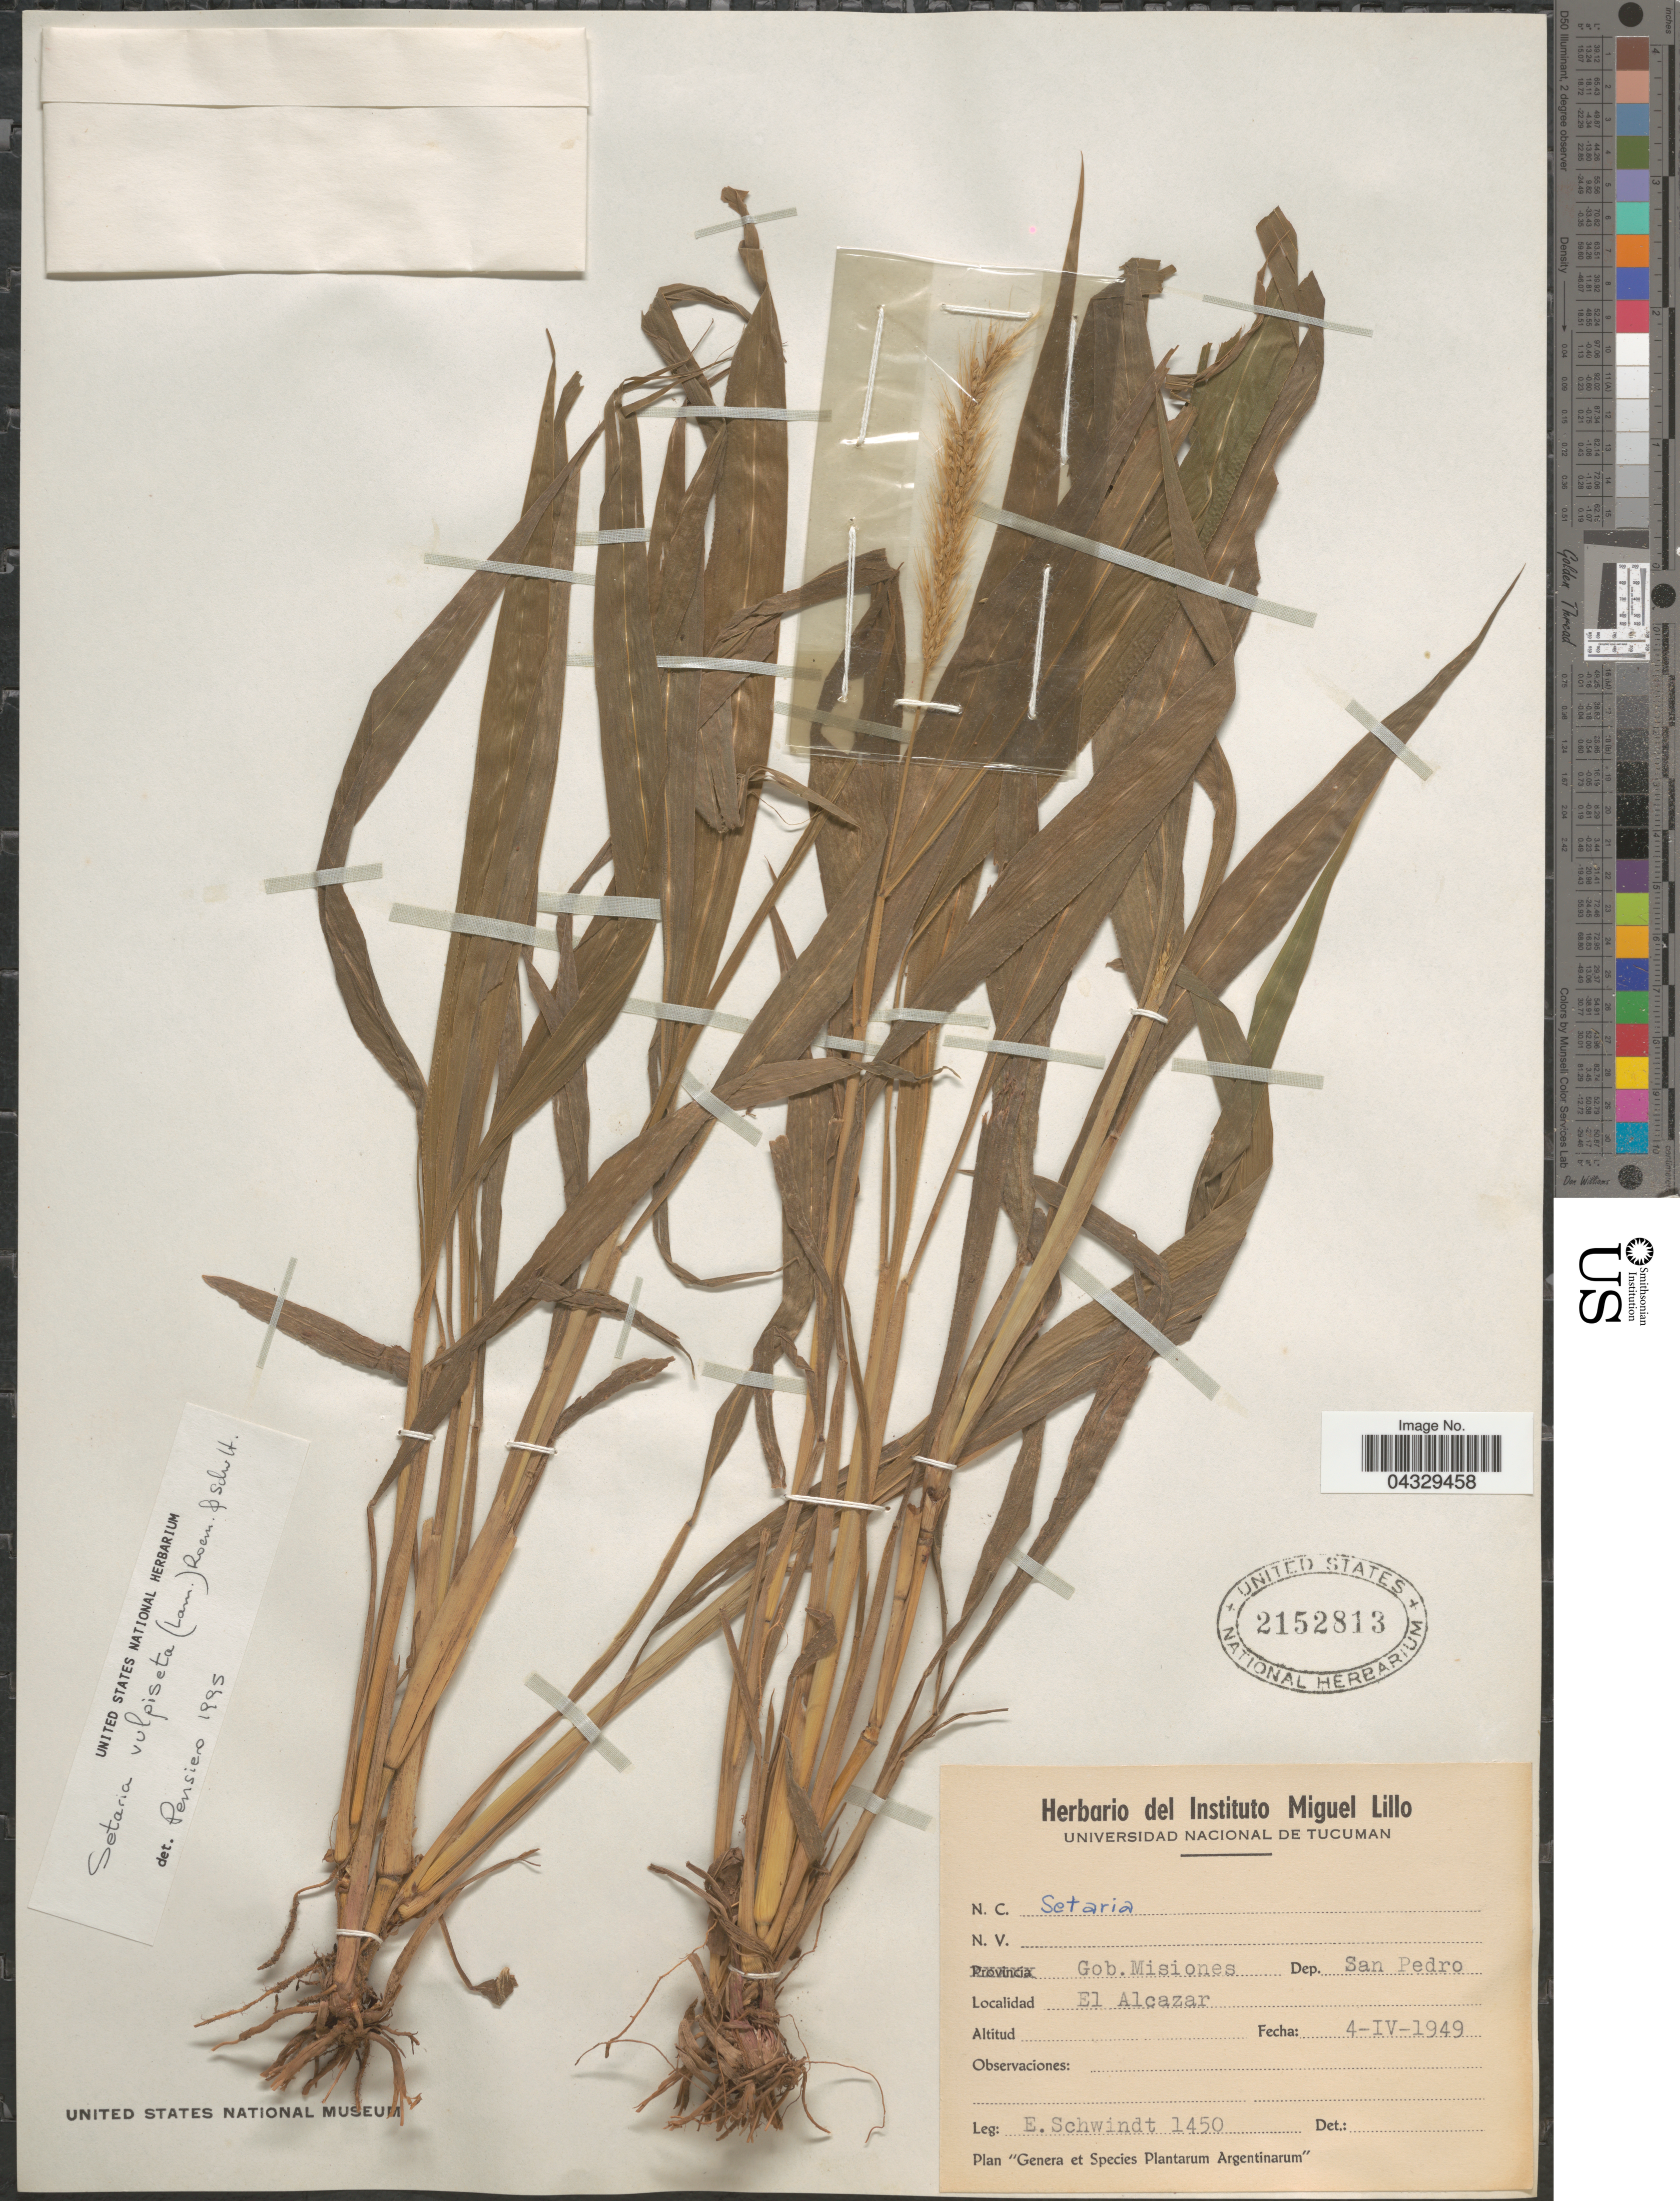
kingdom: Plantae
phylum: Tracheophyta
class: Liliopsida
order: Poales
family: Poaceae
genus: Setaria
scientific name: Setaria vulpiseta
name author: (Lam.) Roem. & Schult.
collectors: E. Schwindt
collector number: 1450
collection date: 1949-04-04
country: Argentina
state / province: Misiones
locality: Gob. Misiones. Dep. San Pedro. El Alcazar.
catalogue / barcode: US 2152813